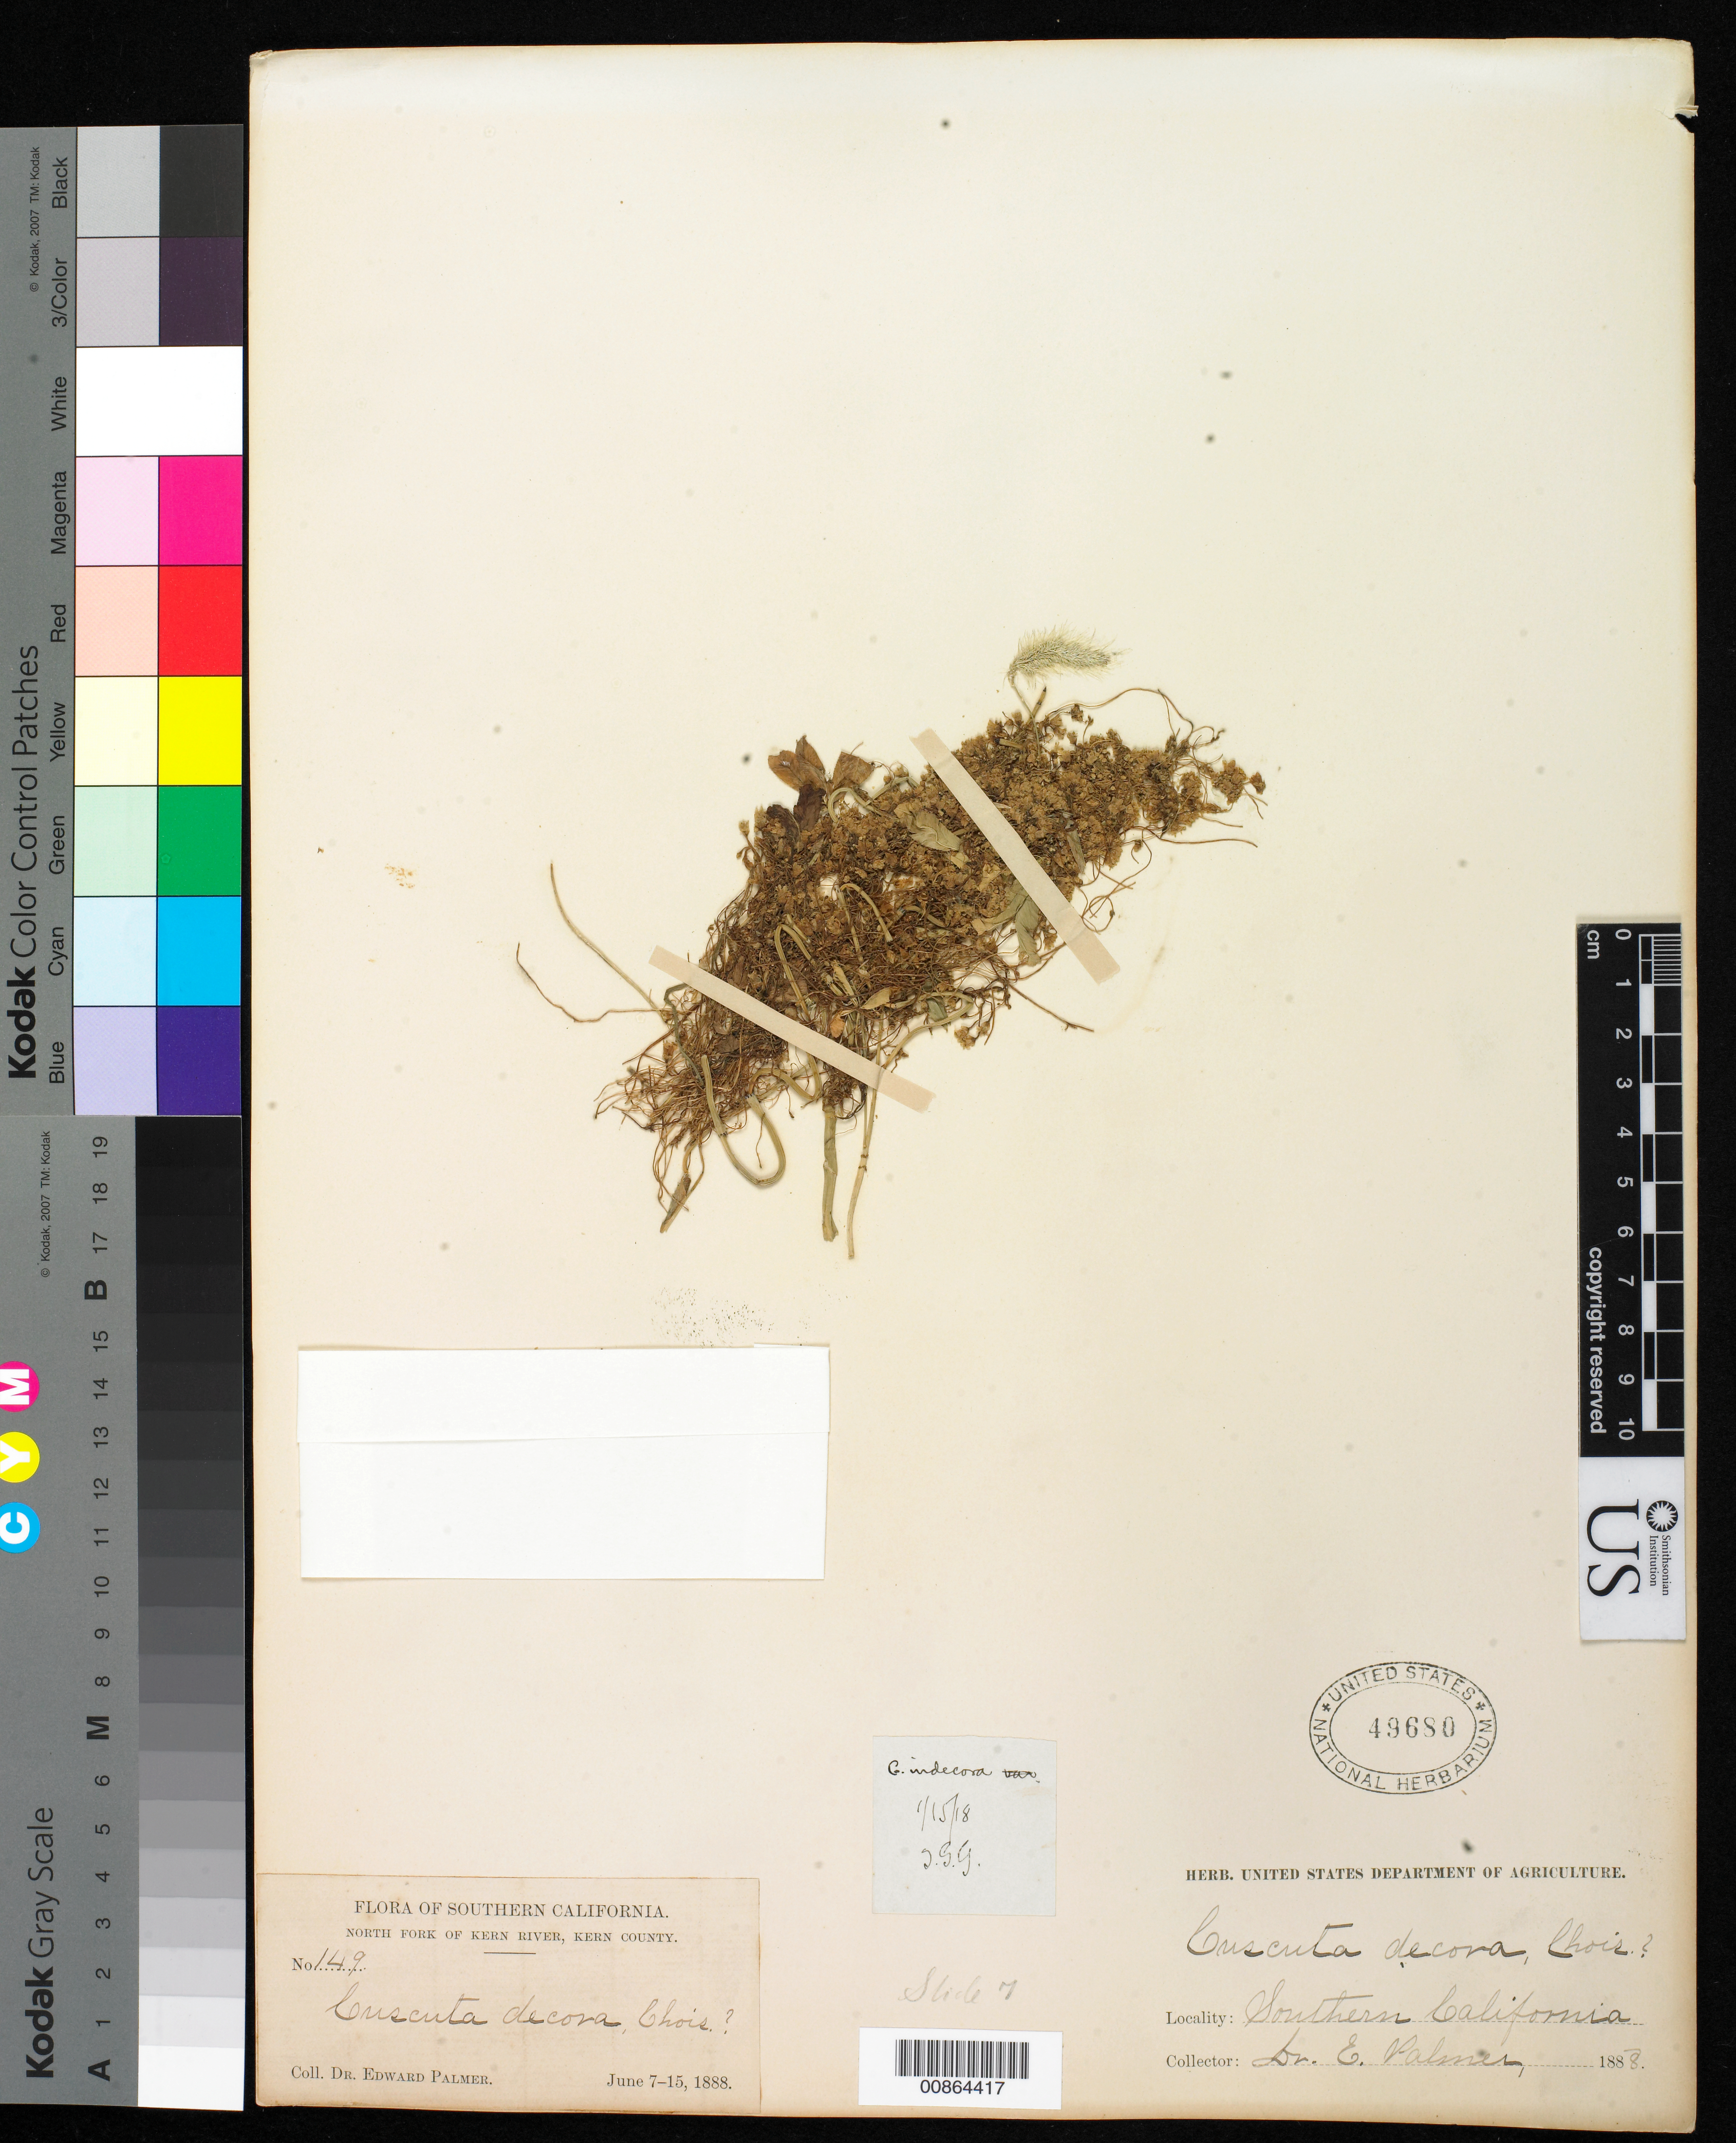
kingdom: Plantae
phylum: Tracheophyta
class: Magnoliopsida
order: Solanales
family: Convolvulaceae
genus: Cuscuta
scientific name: Cuscuta indecora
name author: Choisy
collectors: E. Palmer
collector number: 149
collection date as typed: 07 Jun 1888 to 15 Jun 1888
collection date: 1888-06-07/1888-06-15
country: United States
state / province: California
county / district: Kern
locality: North Fork of Kern River, Kern County, California.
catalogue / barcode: US 49680